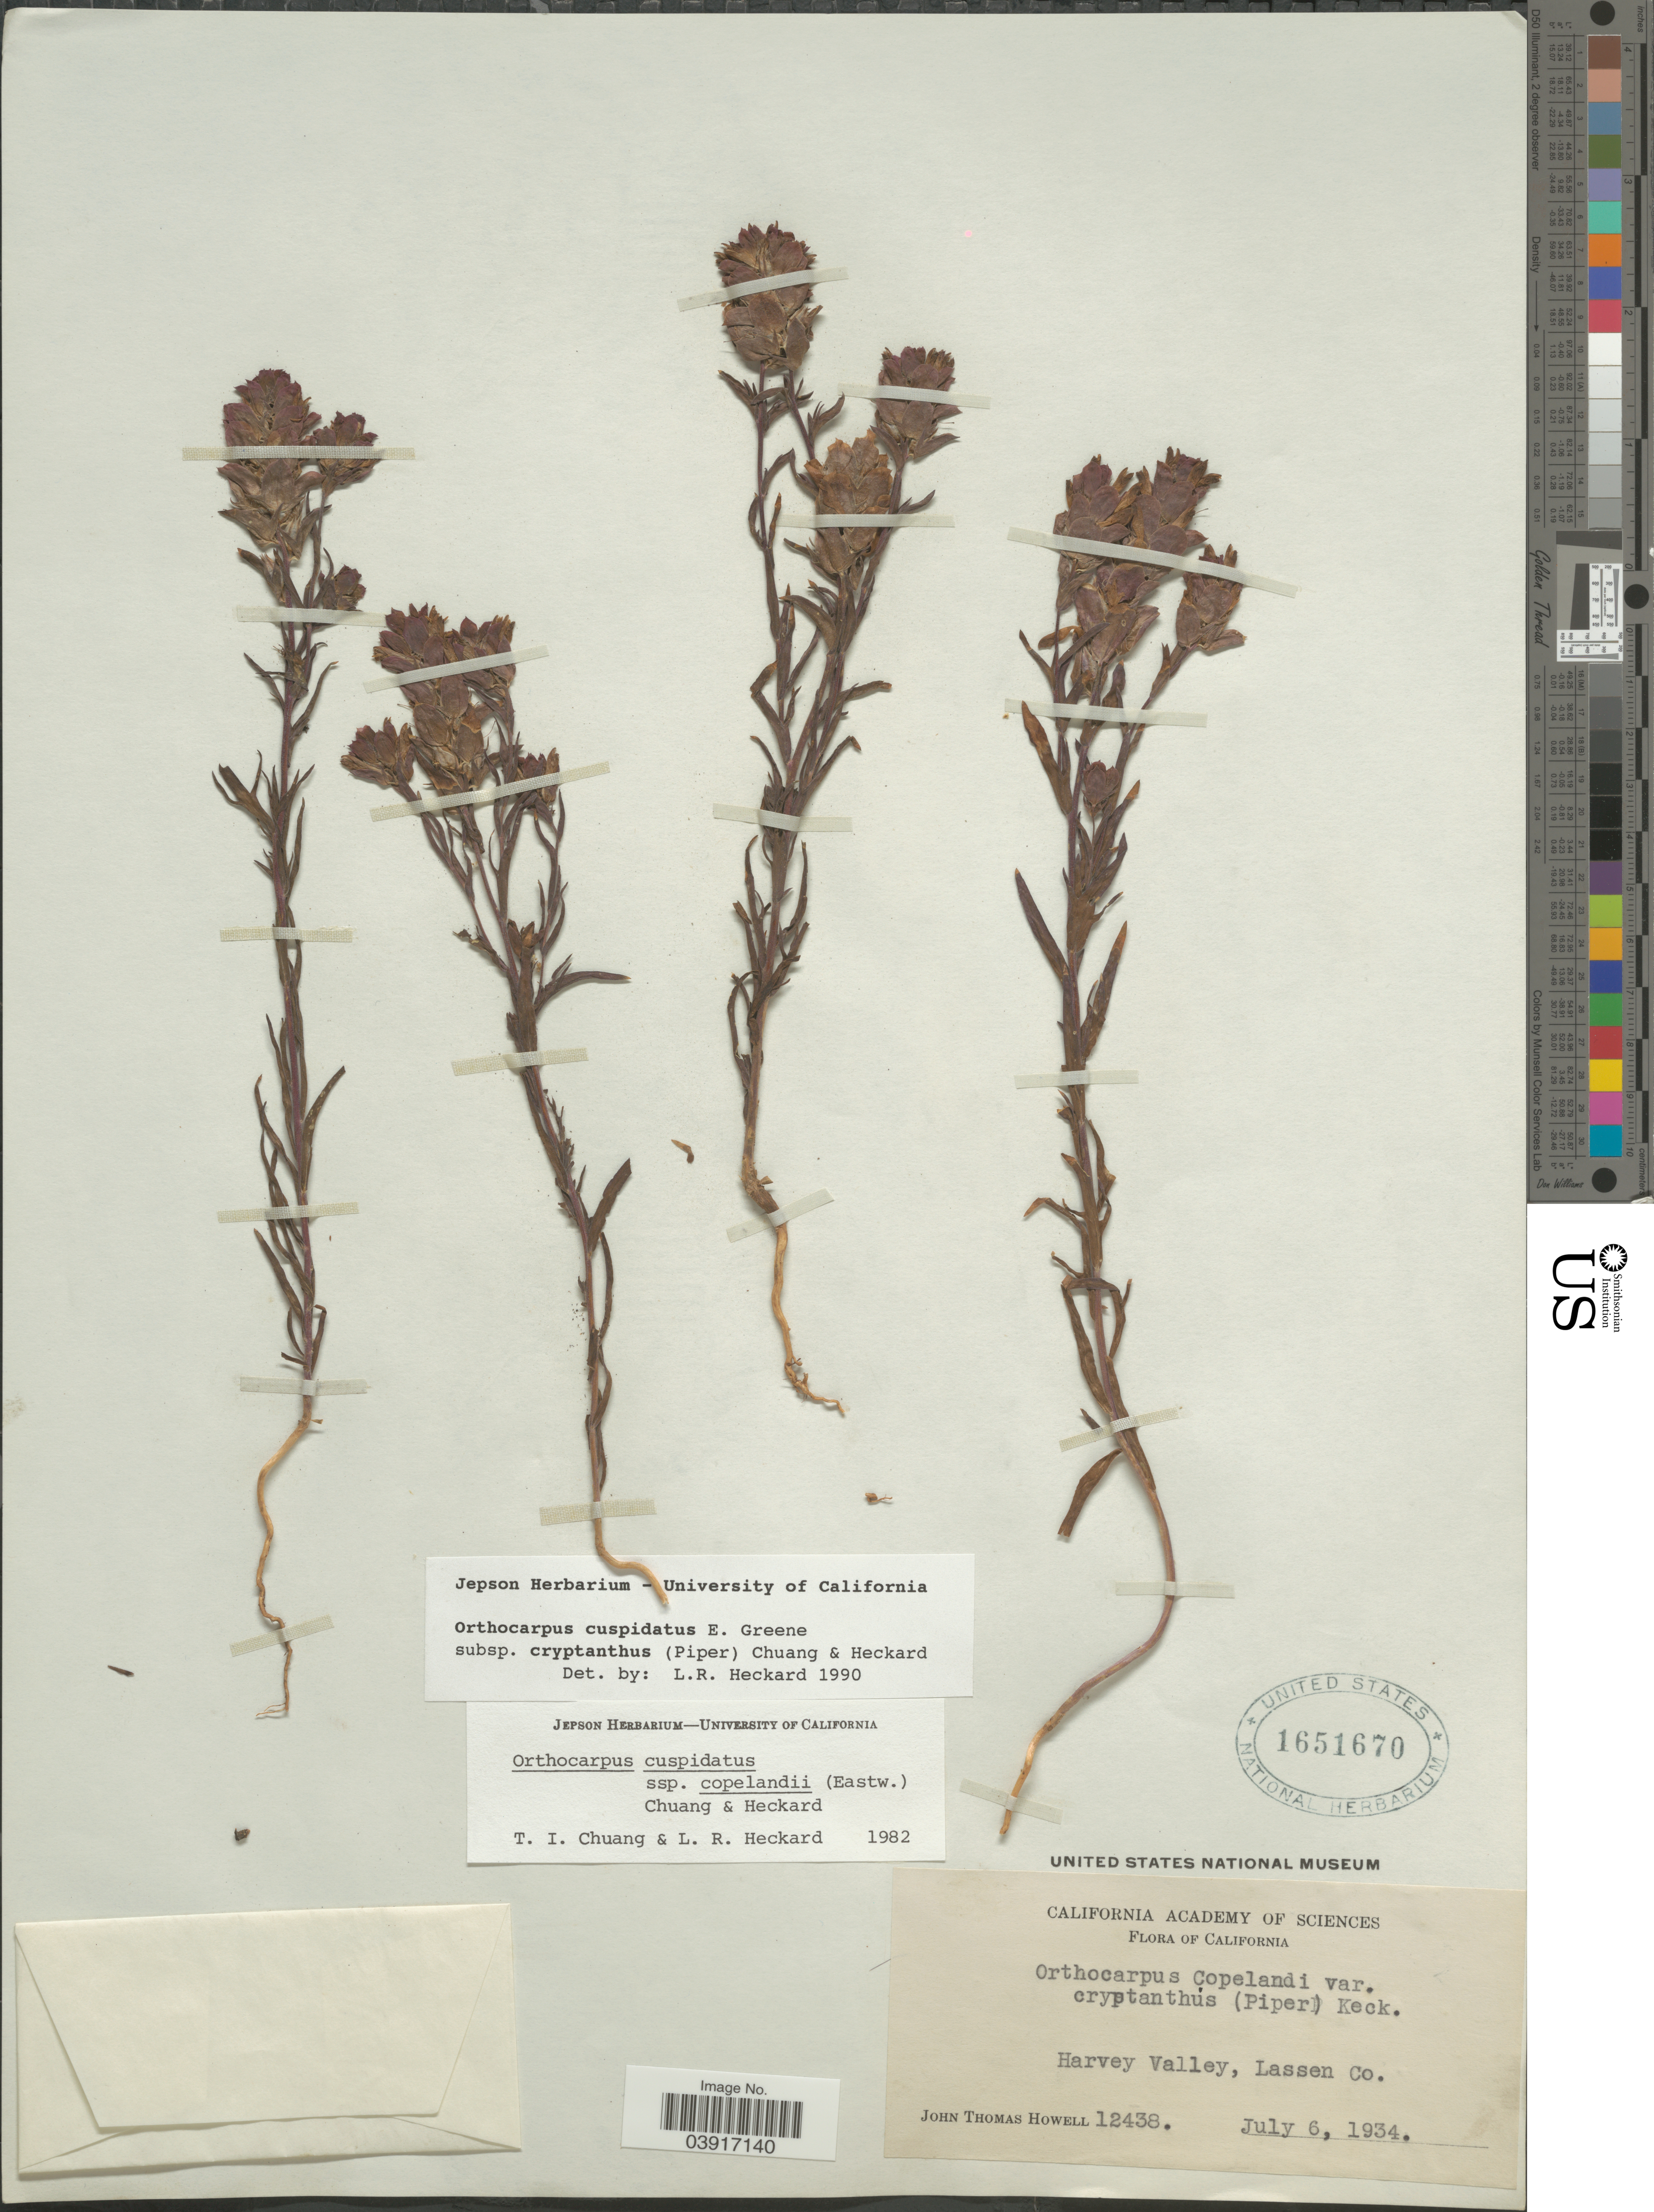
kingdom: Plantae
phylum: Tracheophyta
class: Magnoliopsida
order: Lamiales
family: Orobanchaceae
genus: Orthocarpus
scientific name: Orthocarpus cuspidatus subsp. cryptanthus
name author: (Piper) T.I. Chuang & Heckard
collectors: J. T. Howell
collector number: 12438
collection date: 1934-07-06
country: United States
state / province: California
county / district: Lassen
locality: Harvey Valley, Lassen Co.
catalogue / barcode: US 1651670